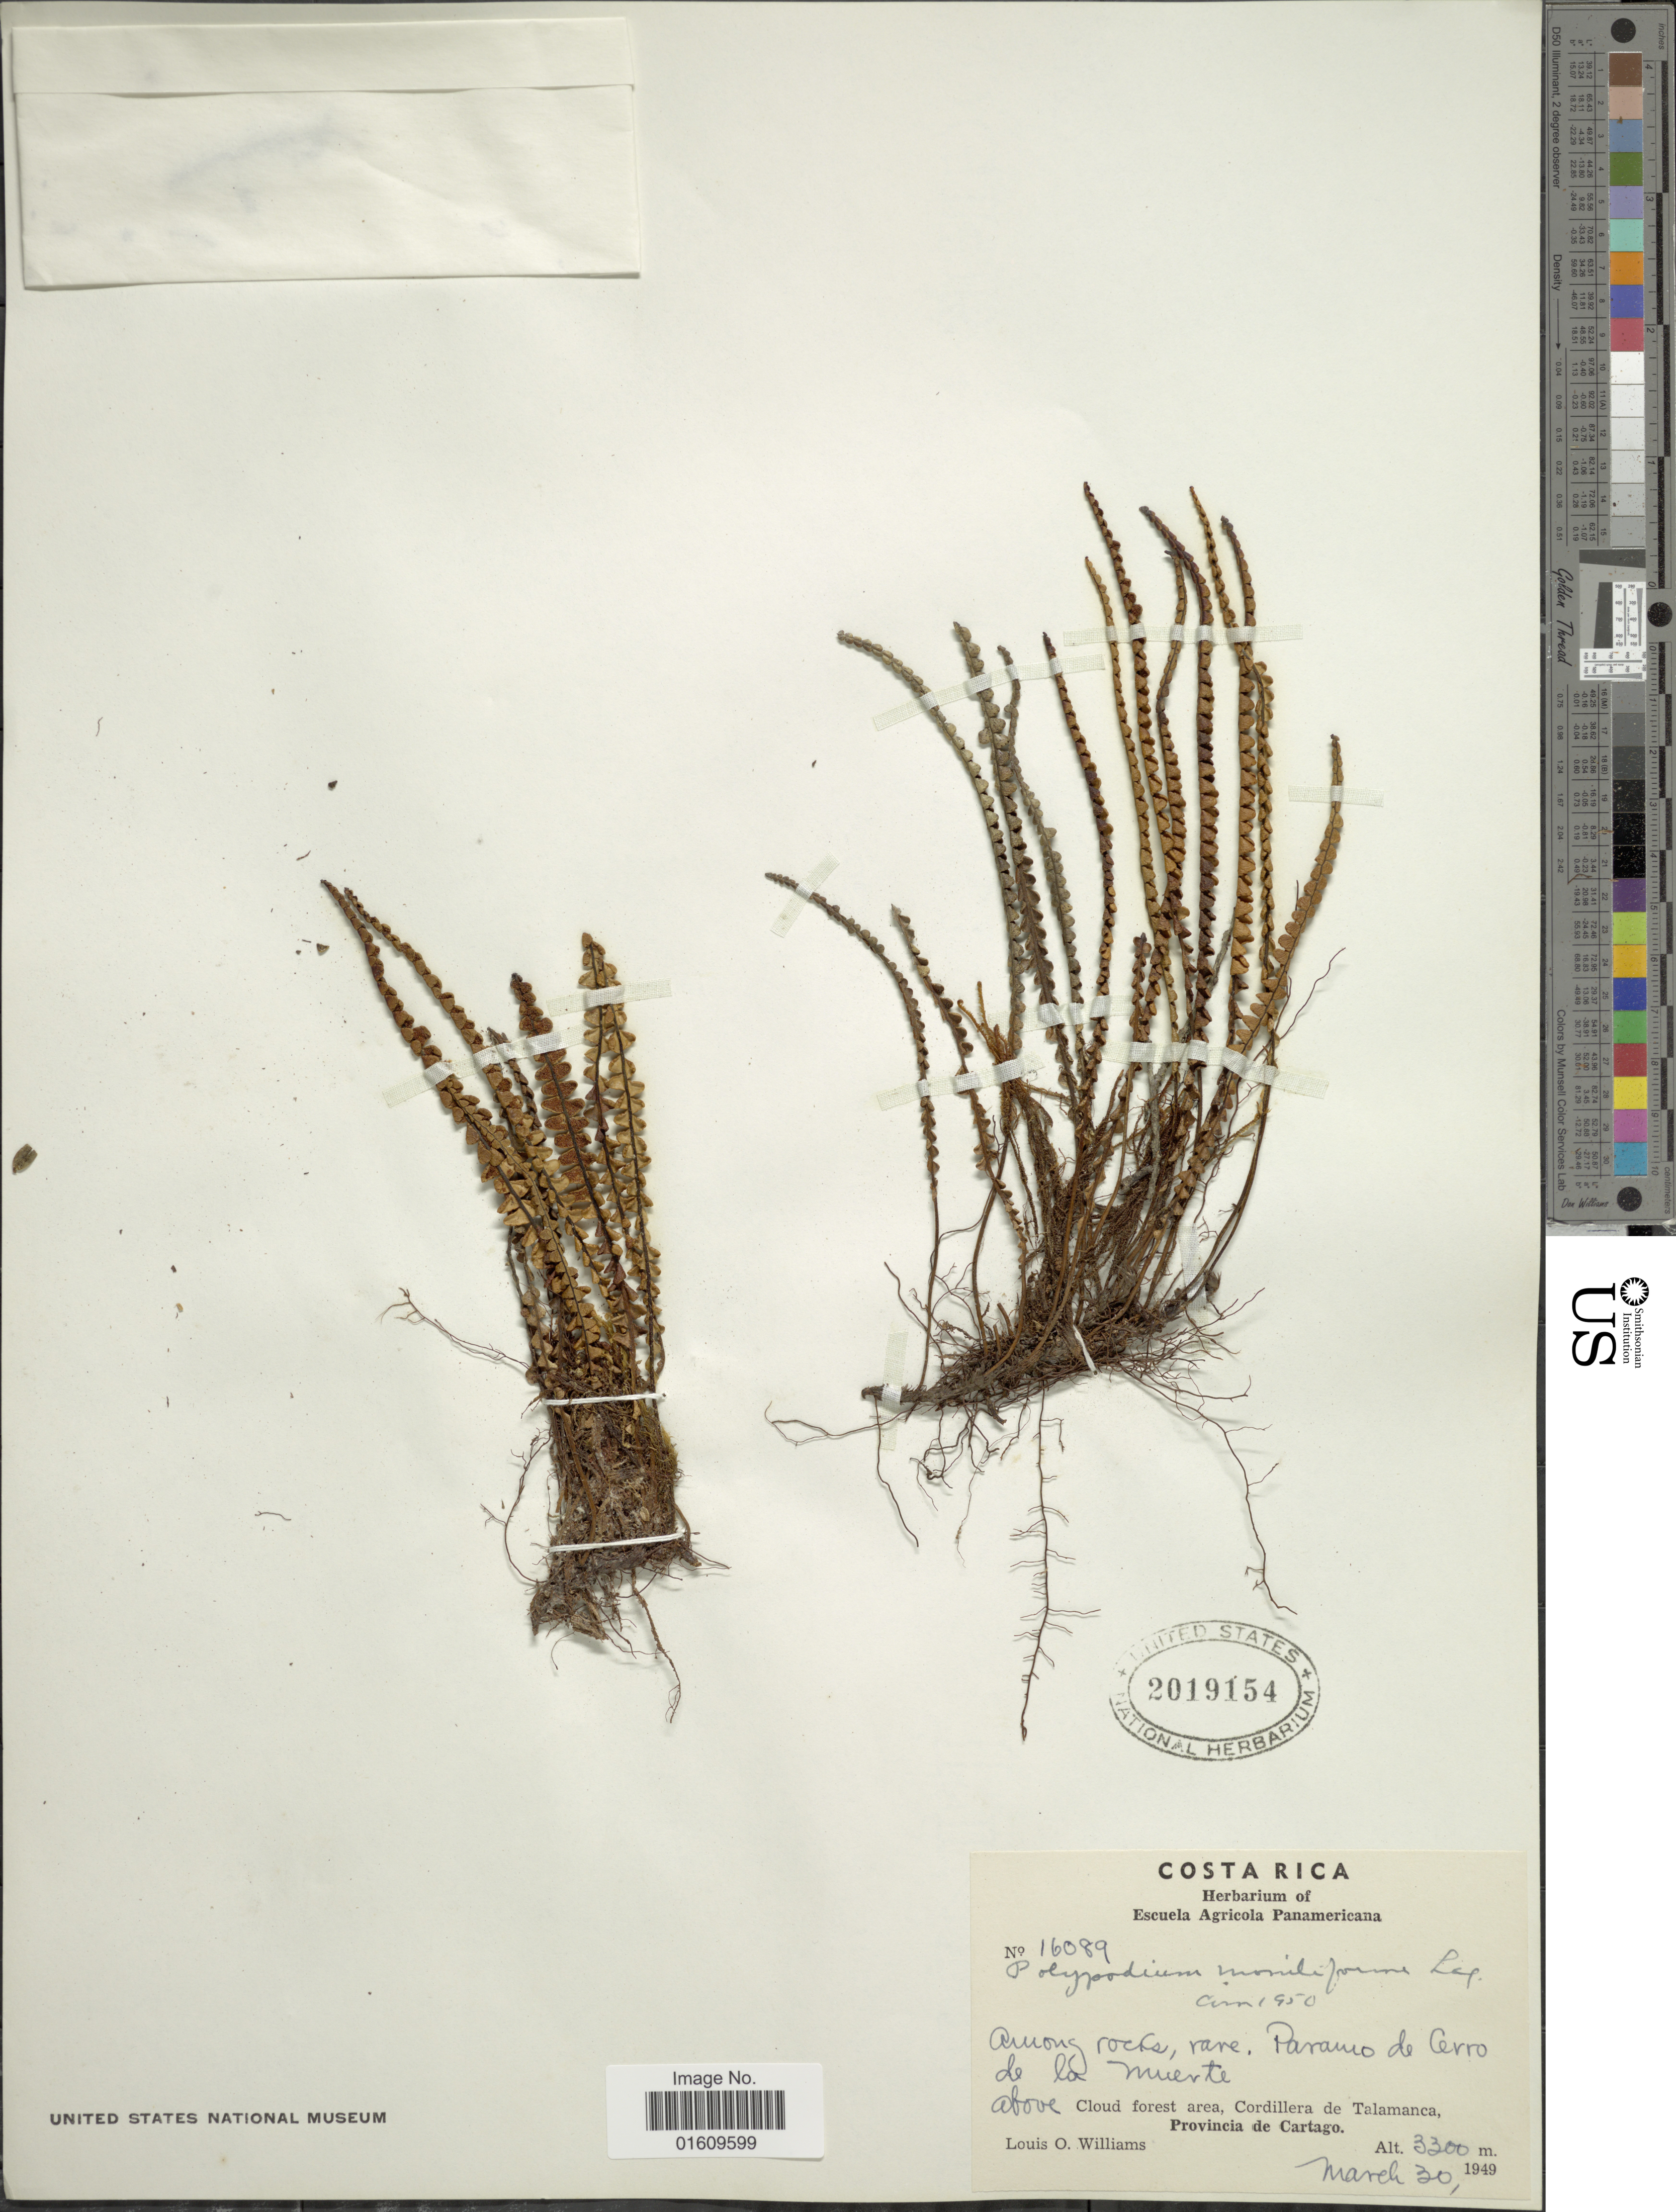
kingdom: Plantae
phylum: Tracheophyta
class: Polypodiopsida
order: Polypodiales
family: Polypodiaceae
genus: Melpomene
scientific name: Melpomene moniliformis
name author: (Lag. ex Sw.) A.R. Sm. & R.C. Moran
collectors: L. O. Williams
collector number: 16089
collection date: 1949-03-30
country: Costa Rica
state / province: Cartago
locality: Among rocks, rare Paranio de Cerro de la muerte above, cloud forest area, Cordillera de Talamanca, Provincia de Cartago.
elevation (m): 3300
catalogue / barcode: US 2019154